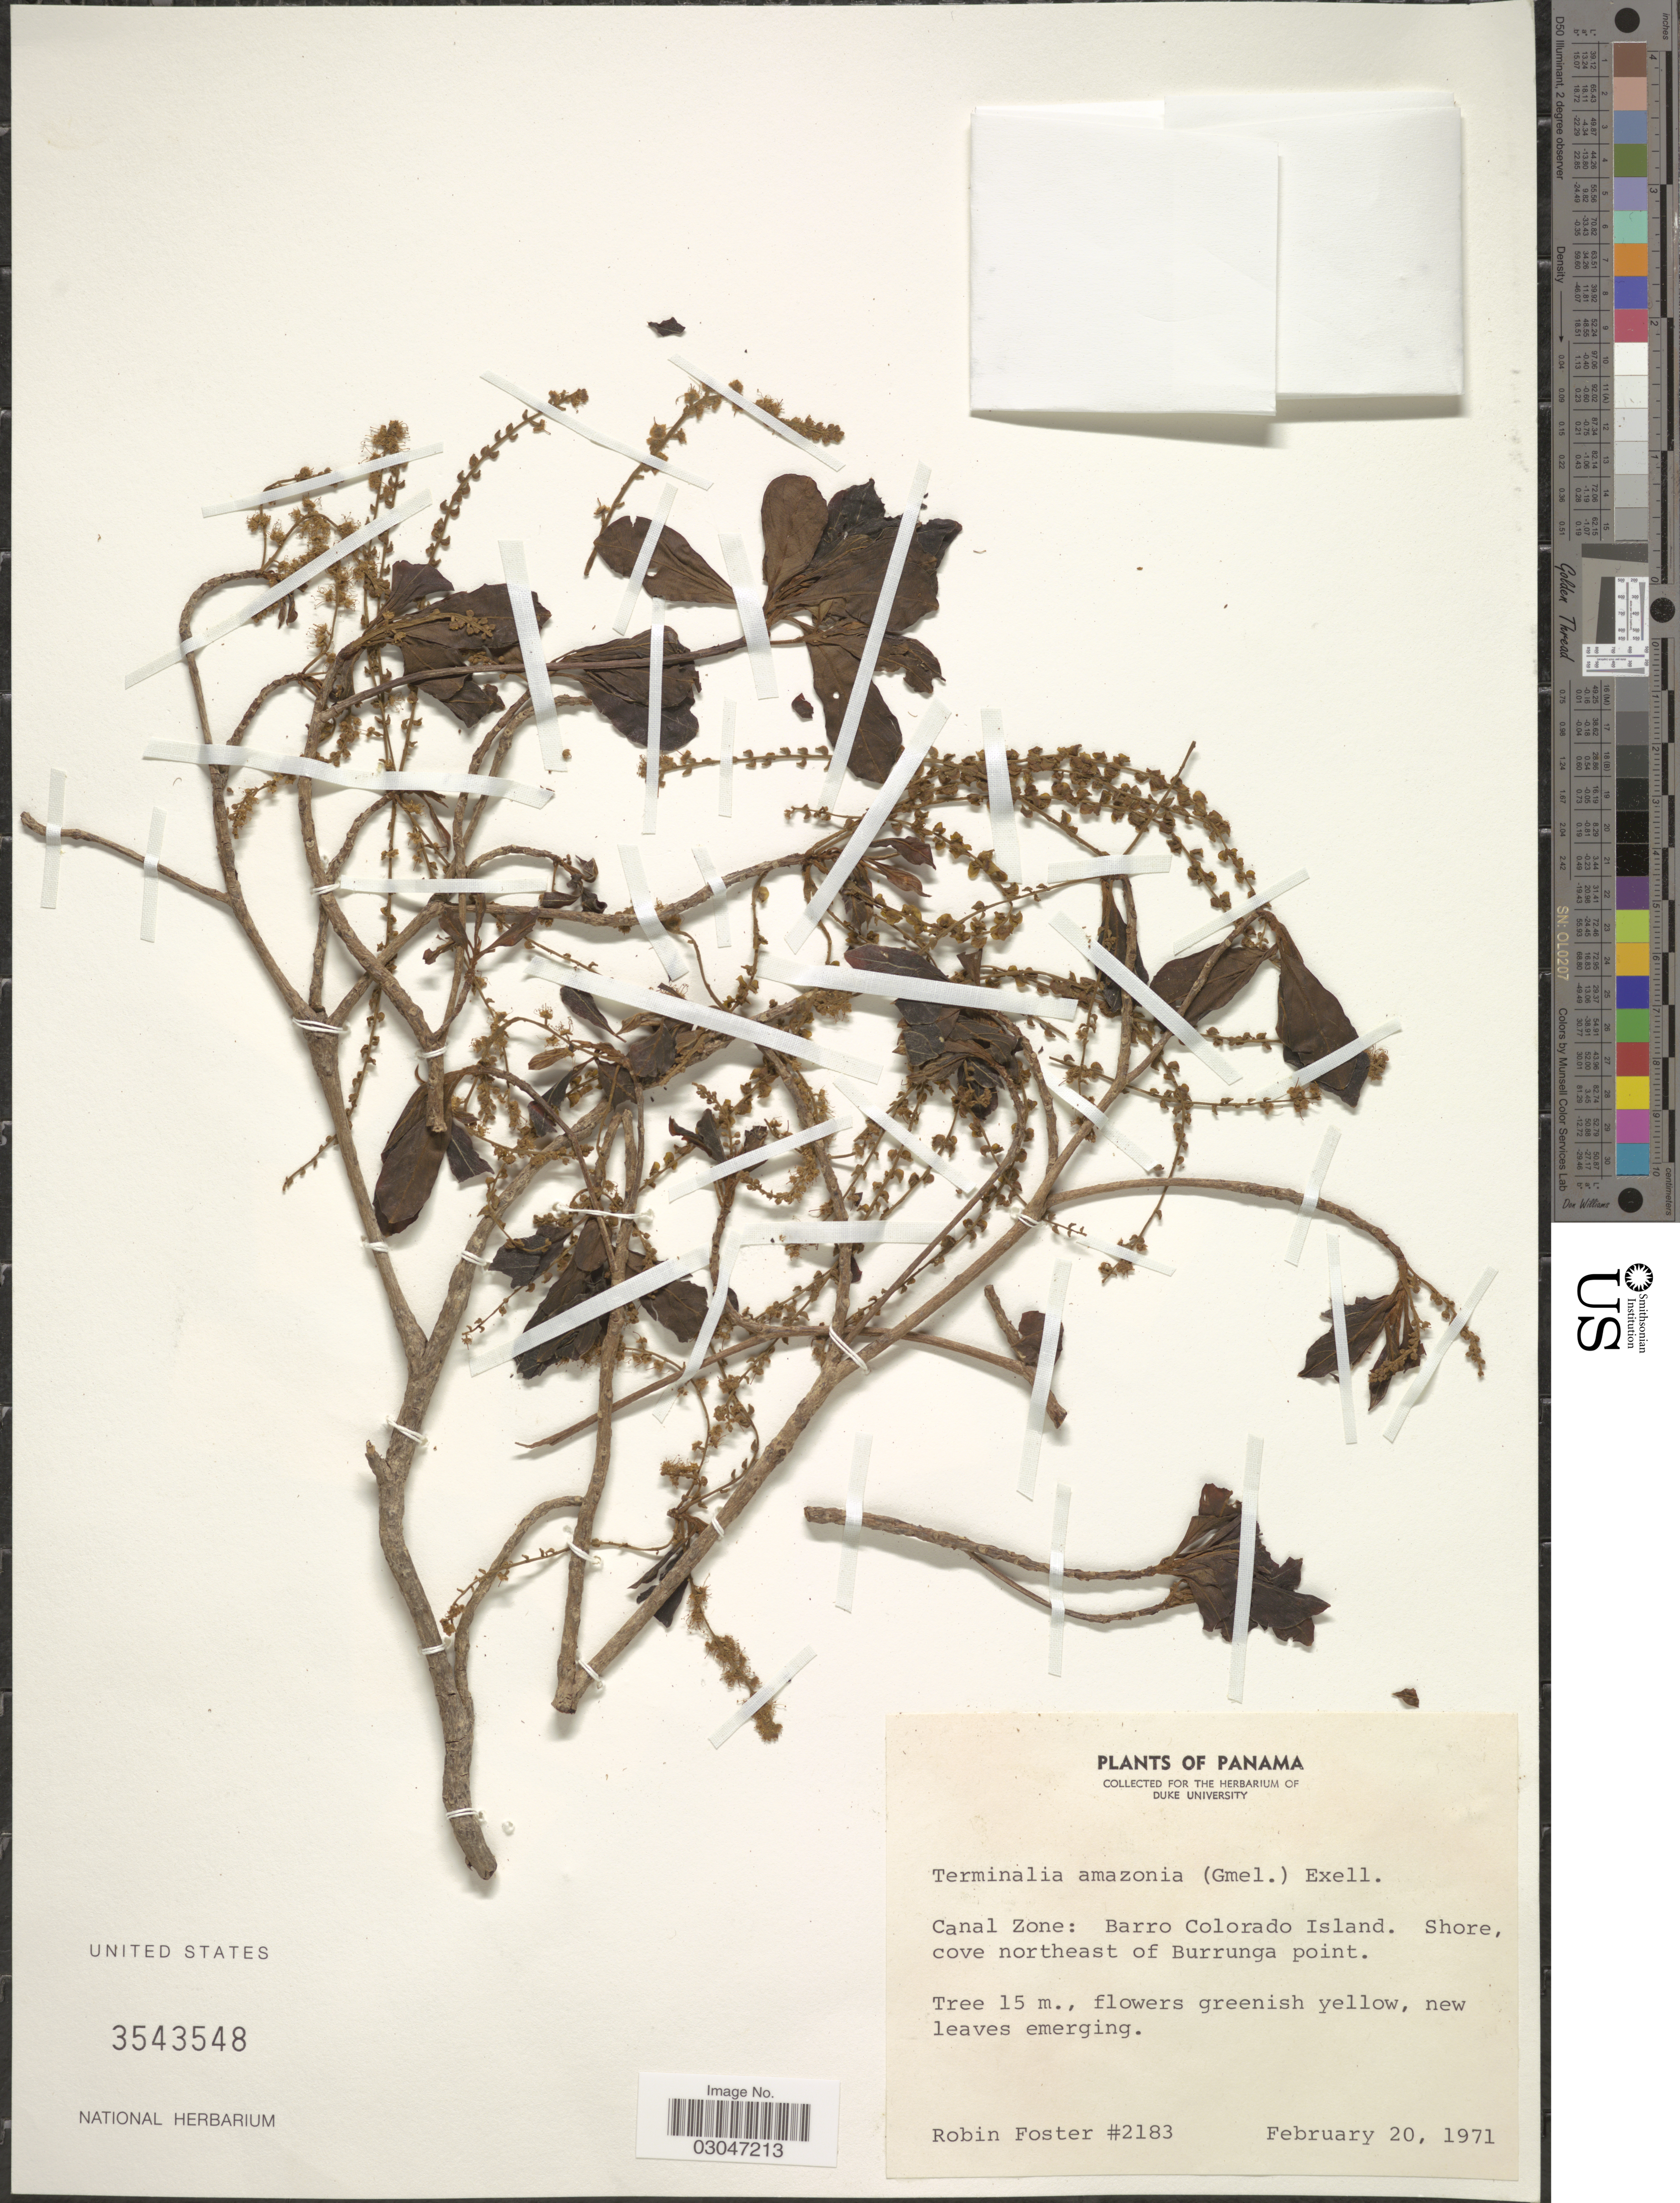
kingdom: Plantae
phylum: Tracheophyta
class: Magnoliopsida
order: Myrtales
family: Combretaceae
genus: Terminalia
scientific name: Terminalia amazonia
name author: (J.F. Gmel.) Exell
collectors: R. B. Foster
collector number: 2183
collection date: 1971-02-20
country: Panama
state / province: Panamá Oeste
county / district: Canal Zone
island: Barro Colorado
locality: Canal Zone: Barro Colorado Island, Shore, cove northeast of Burrunga point.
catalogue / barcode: US 3543548